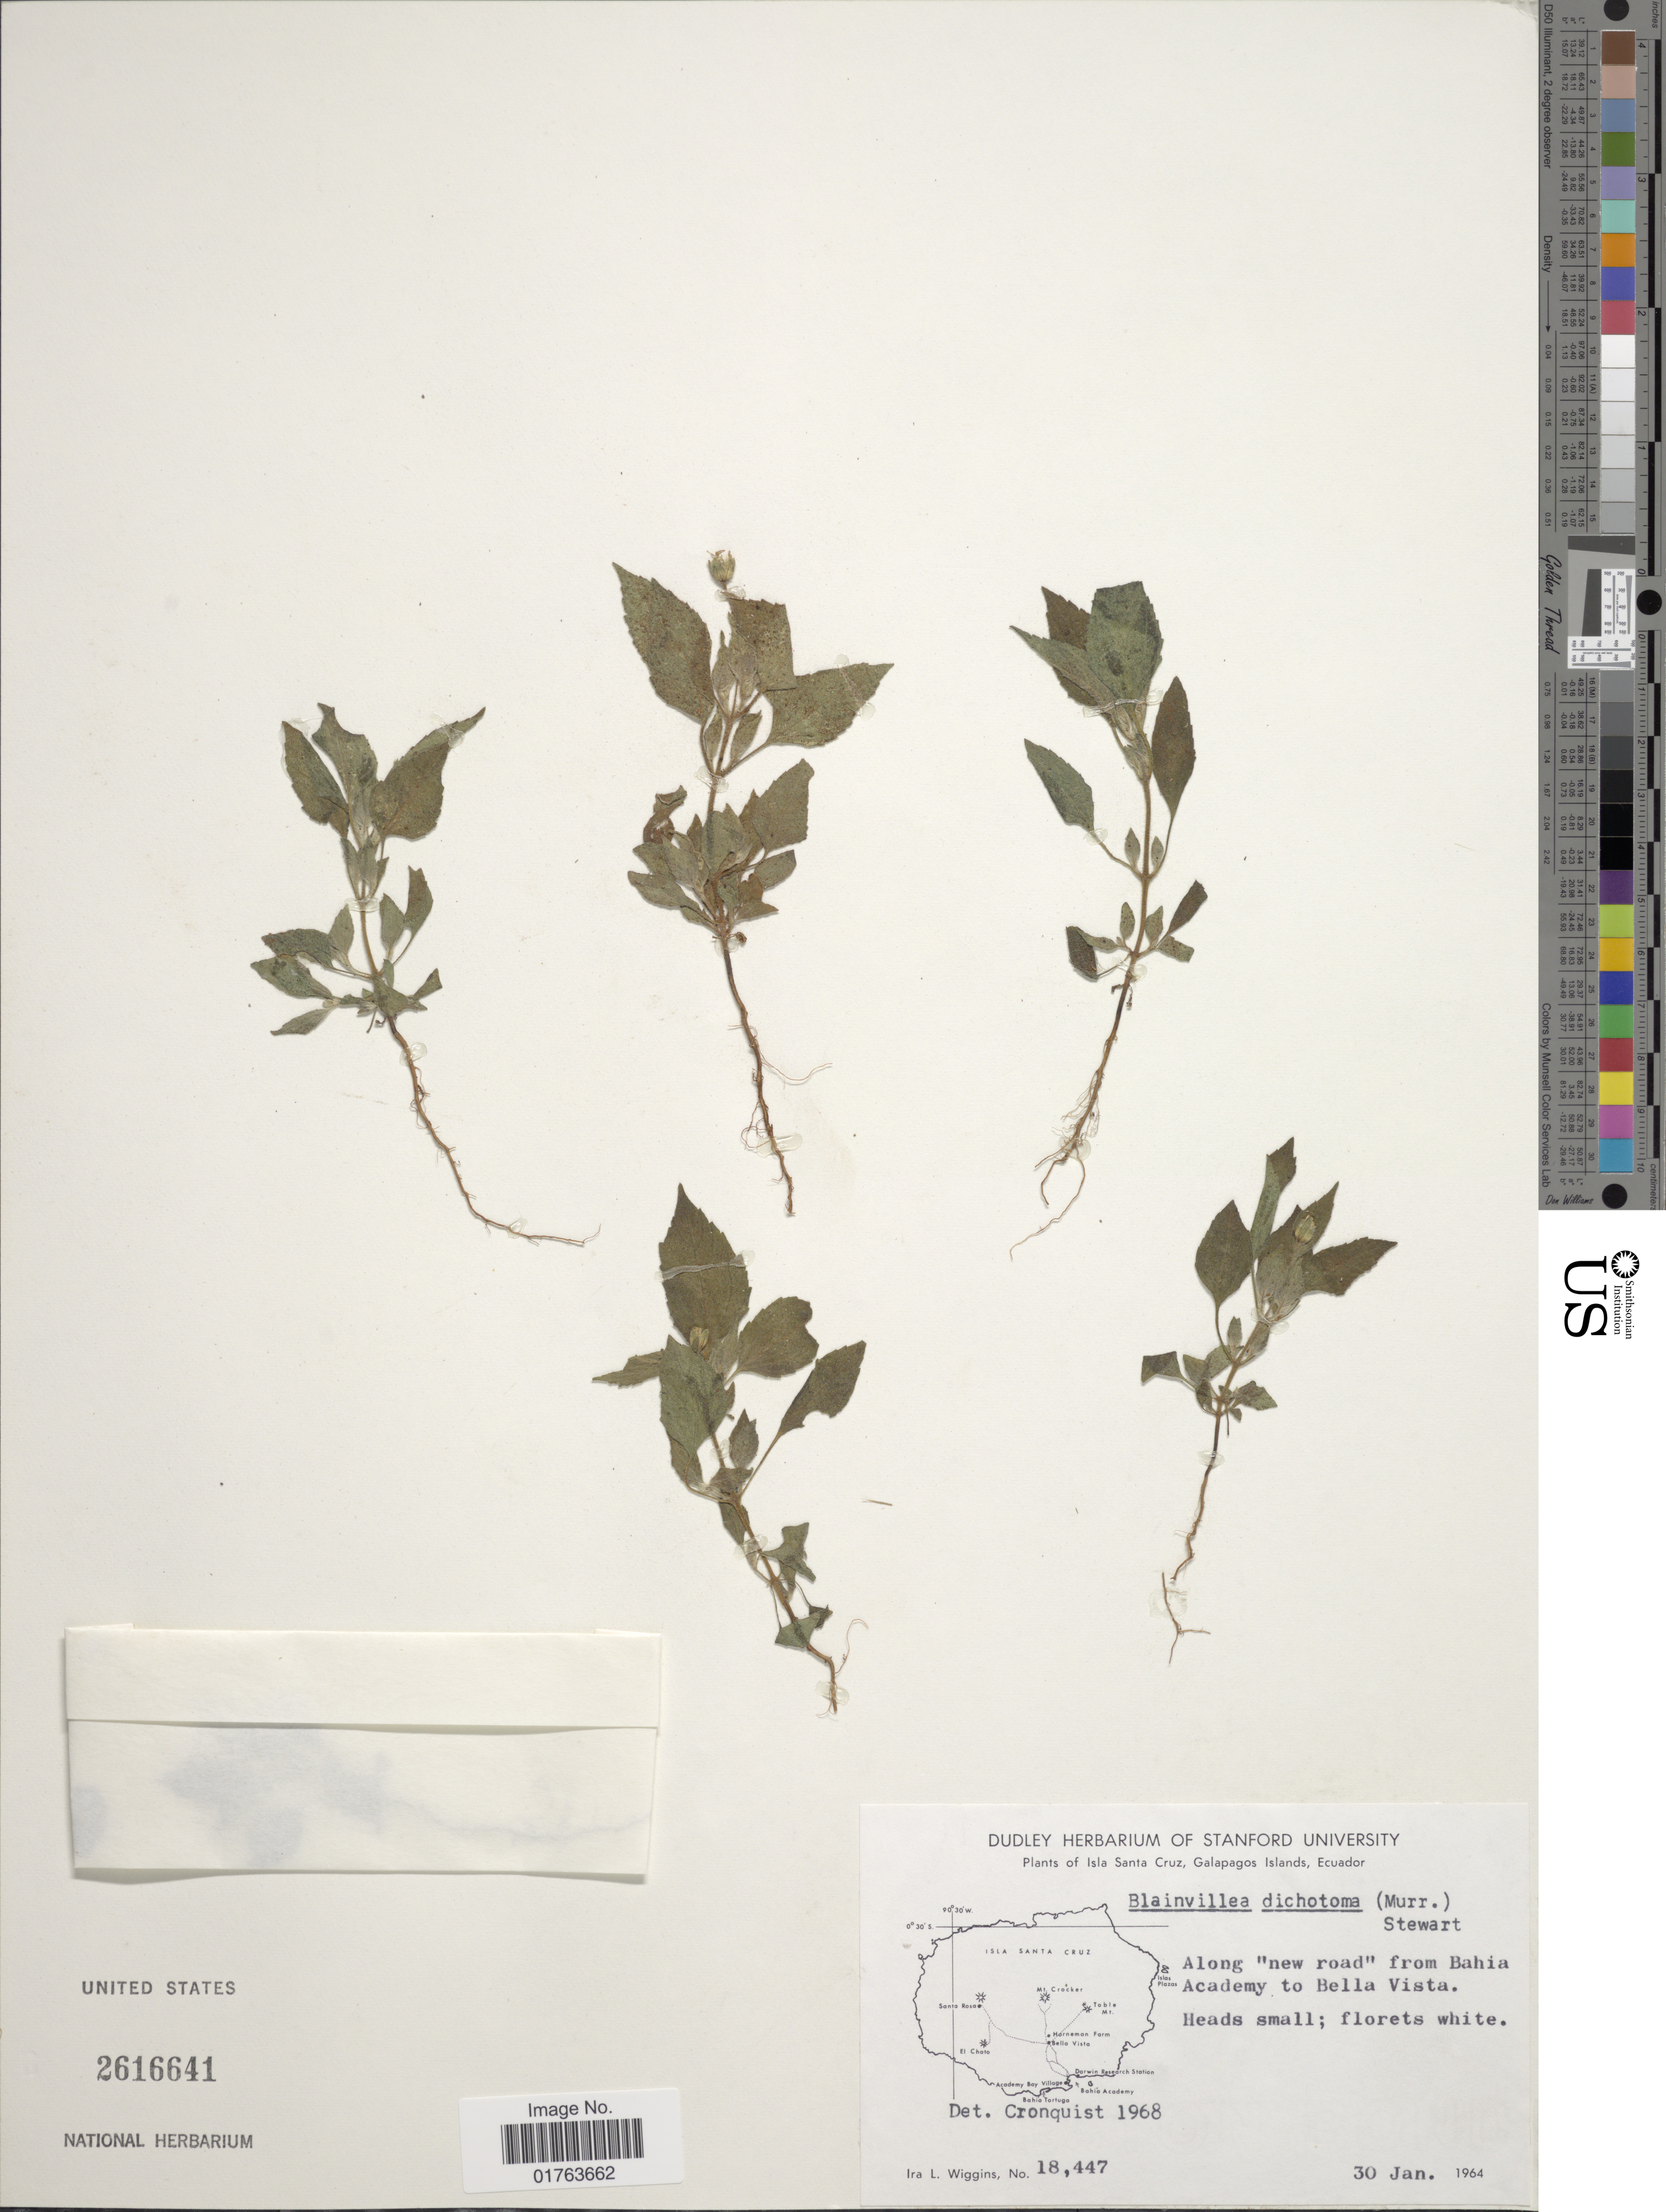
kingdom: Plantae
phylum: Tracheophyta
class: Magnoliopsida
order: Asterales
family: Asteraceae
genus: Blainvillea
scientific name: Blainvillea dichotoma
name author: Cass.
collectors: I. L. Wiggins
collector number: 18447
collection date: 1964-01-30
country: Ecuador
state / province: Colón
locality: Isla Santa Cruz, Galapagos Islands, Along " New Road" from Bahia Academy to Bella Vista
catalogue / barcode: US 2616641